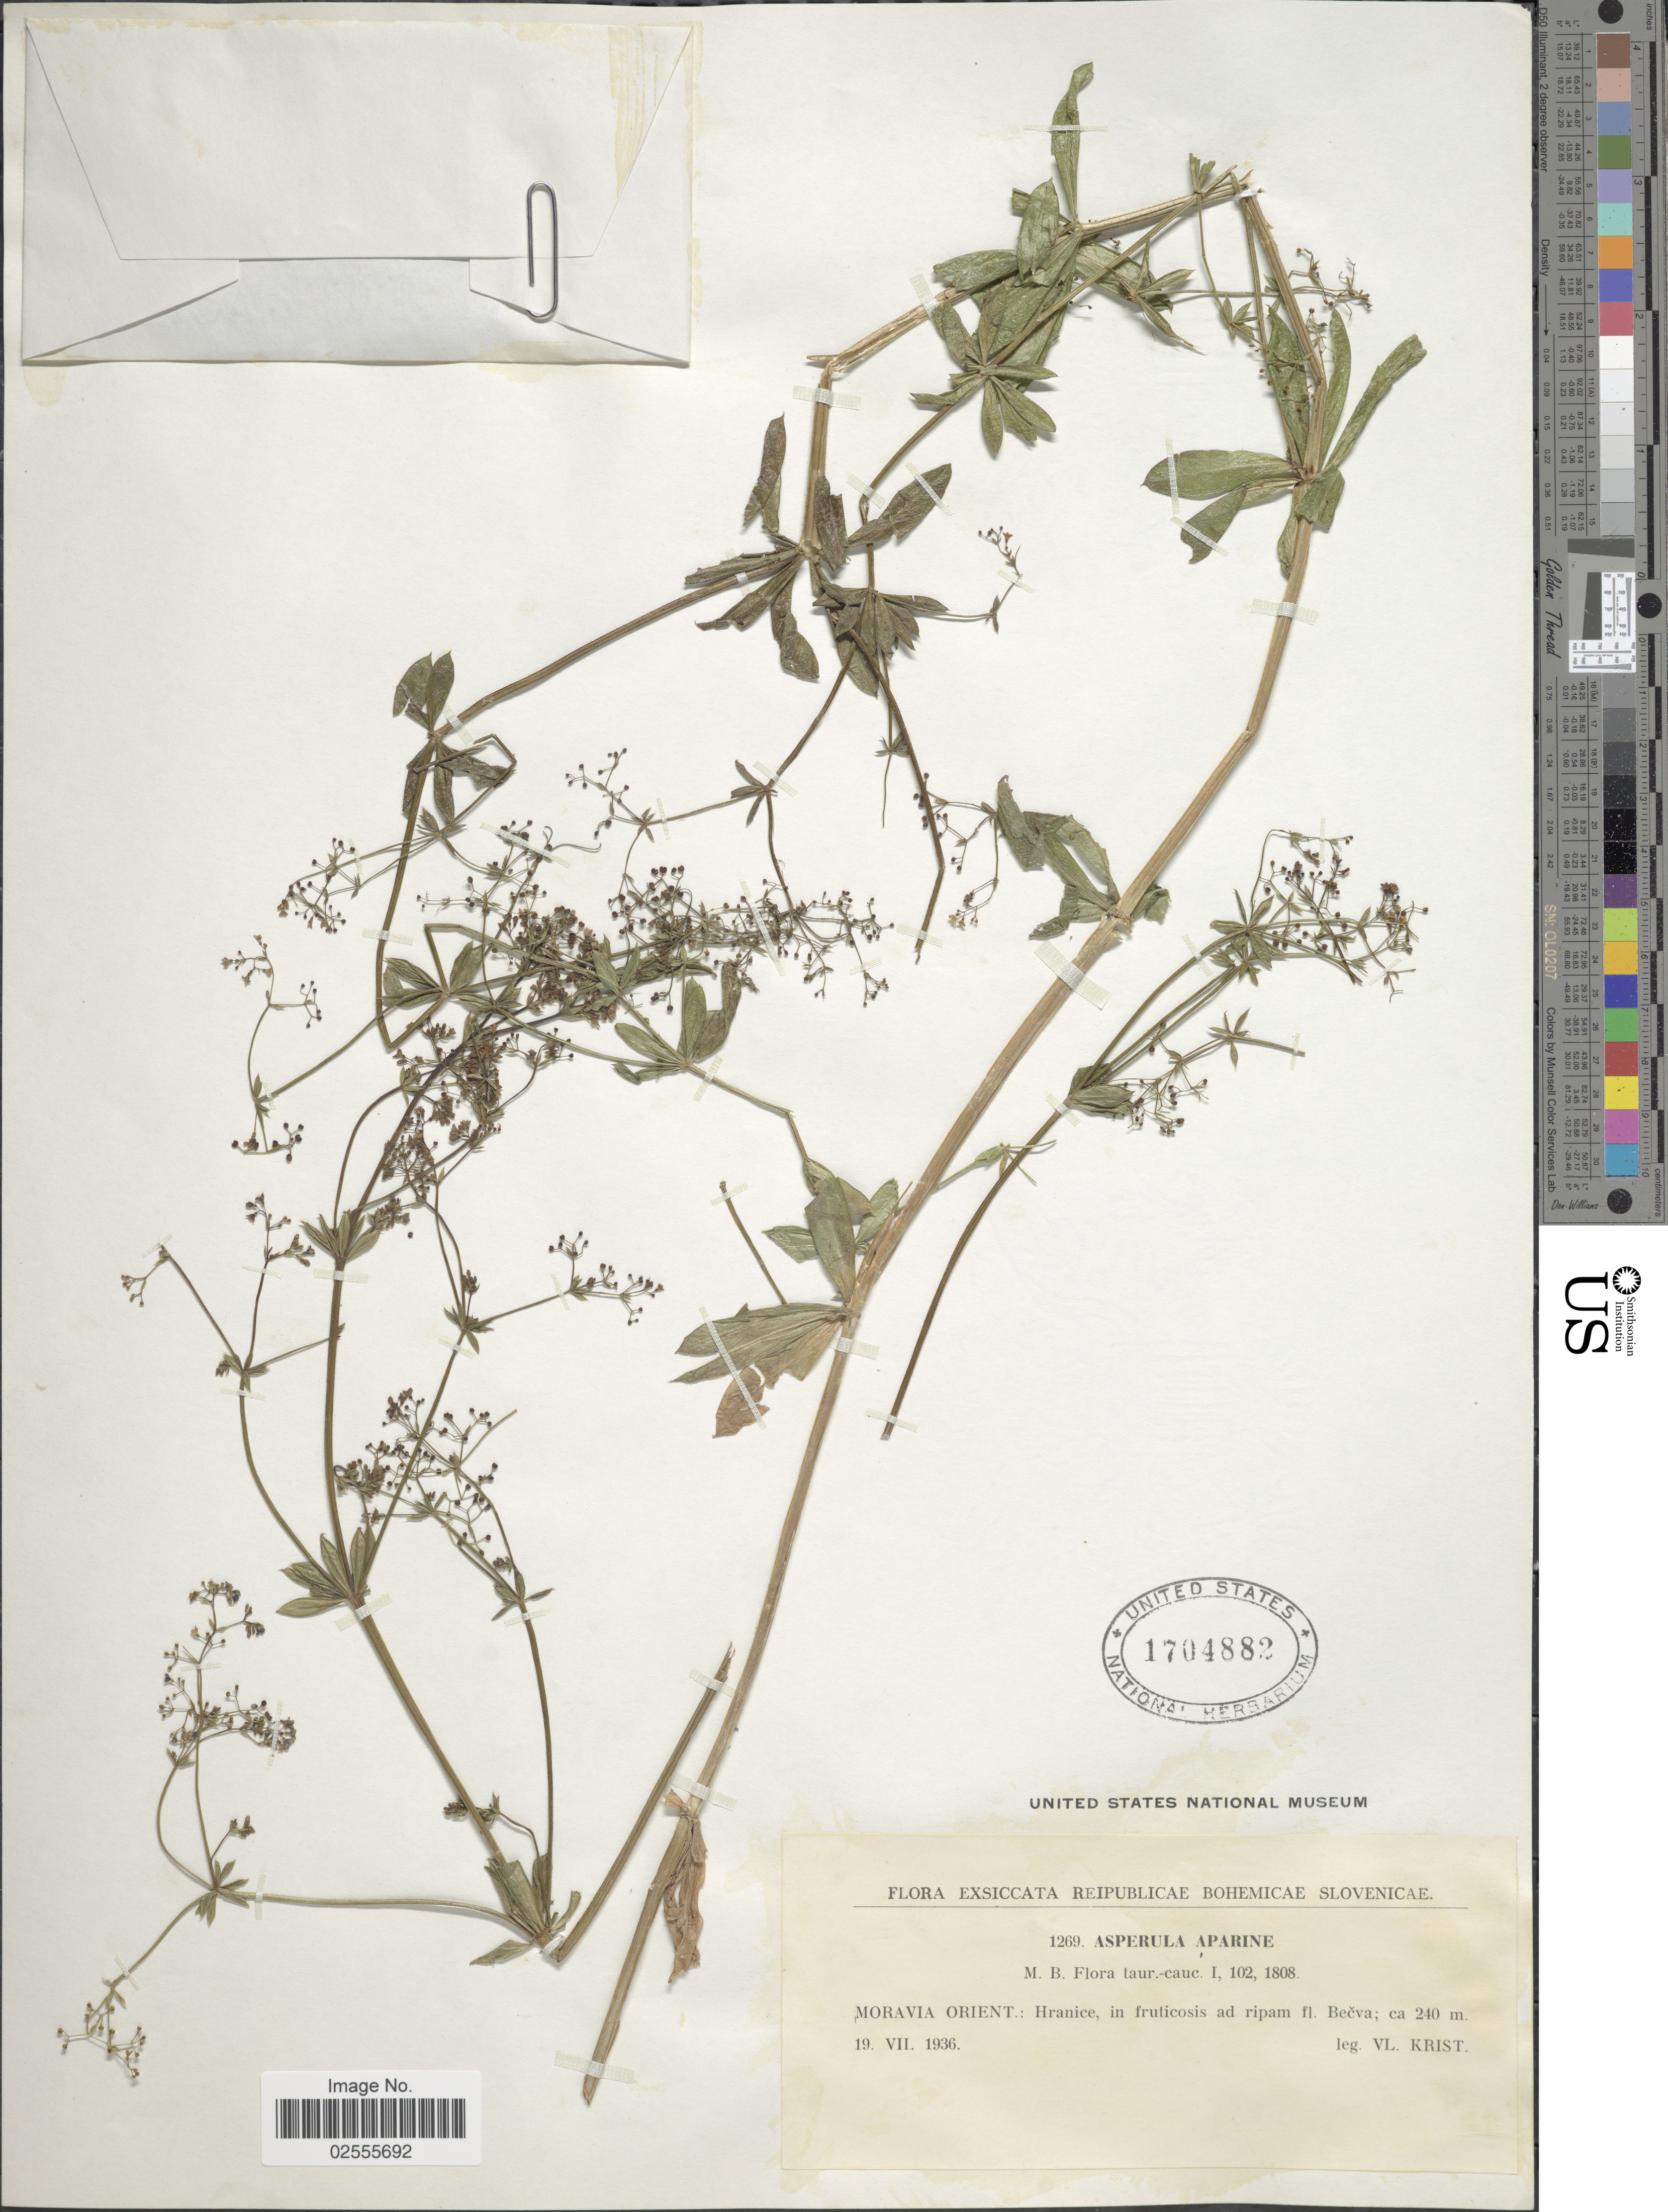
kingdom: Plantae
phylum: Tracheophyta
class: Magnoliopsida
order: Gentianales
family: Rubiaceae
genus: Asperula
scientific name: Asperula aparine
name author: M. Bieb.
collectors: V. Krist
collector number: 1269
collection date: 1936-07-19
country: Czechia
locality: Moravia Orient.: Hranice, in fruticosis ad ripam fl. Becva.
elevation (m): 240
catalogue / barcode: US 1704882